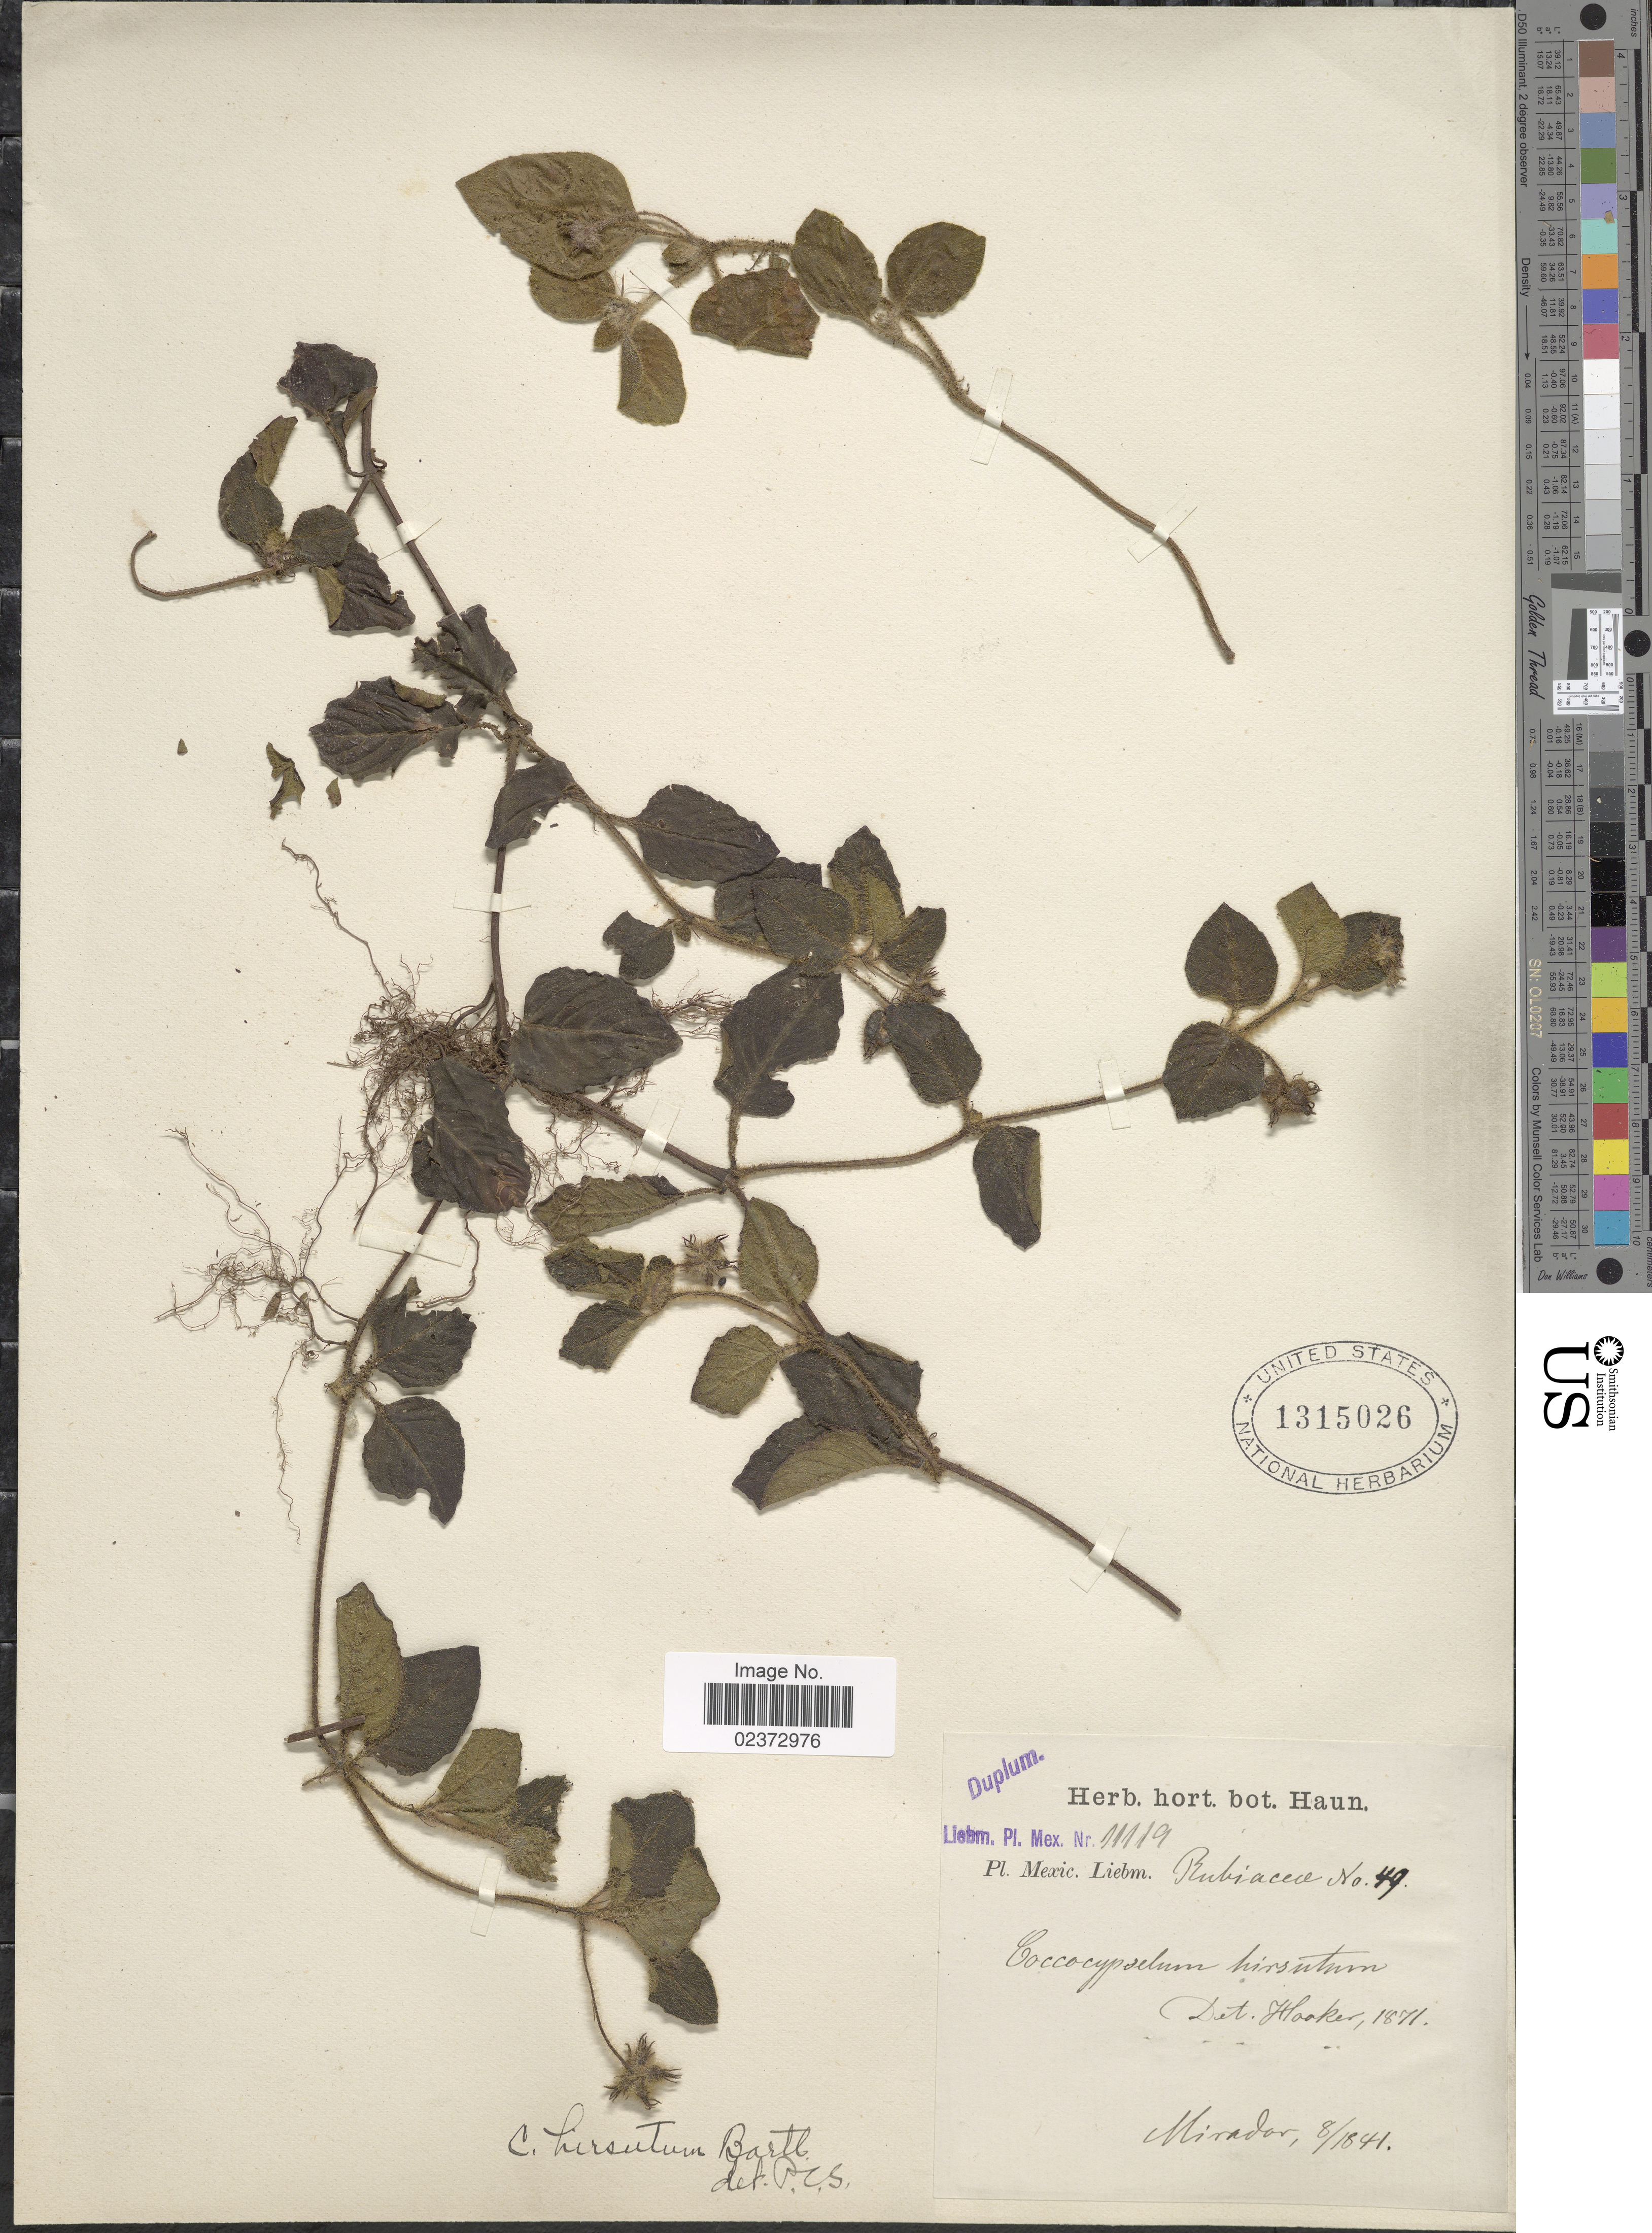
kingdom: Plantae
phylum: Tracheophyta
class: Magnoliopsida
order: Gentianales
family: Rubiaceae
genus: Coccocypselum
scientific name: Coccocypselum hispidulum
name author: (Standl.) Standl.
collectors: Liebmann, --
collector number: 11119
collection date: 1841-08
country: Mexico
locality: Mirador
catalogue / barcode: US 1315026